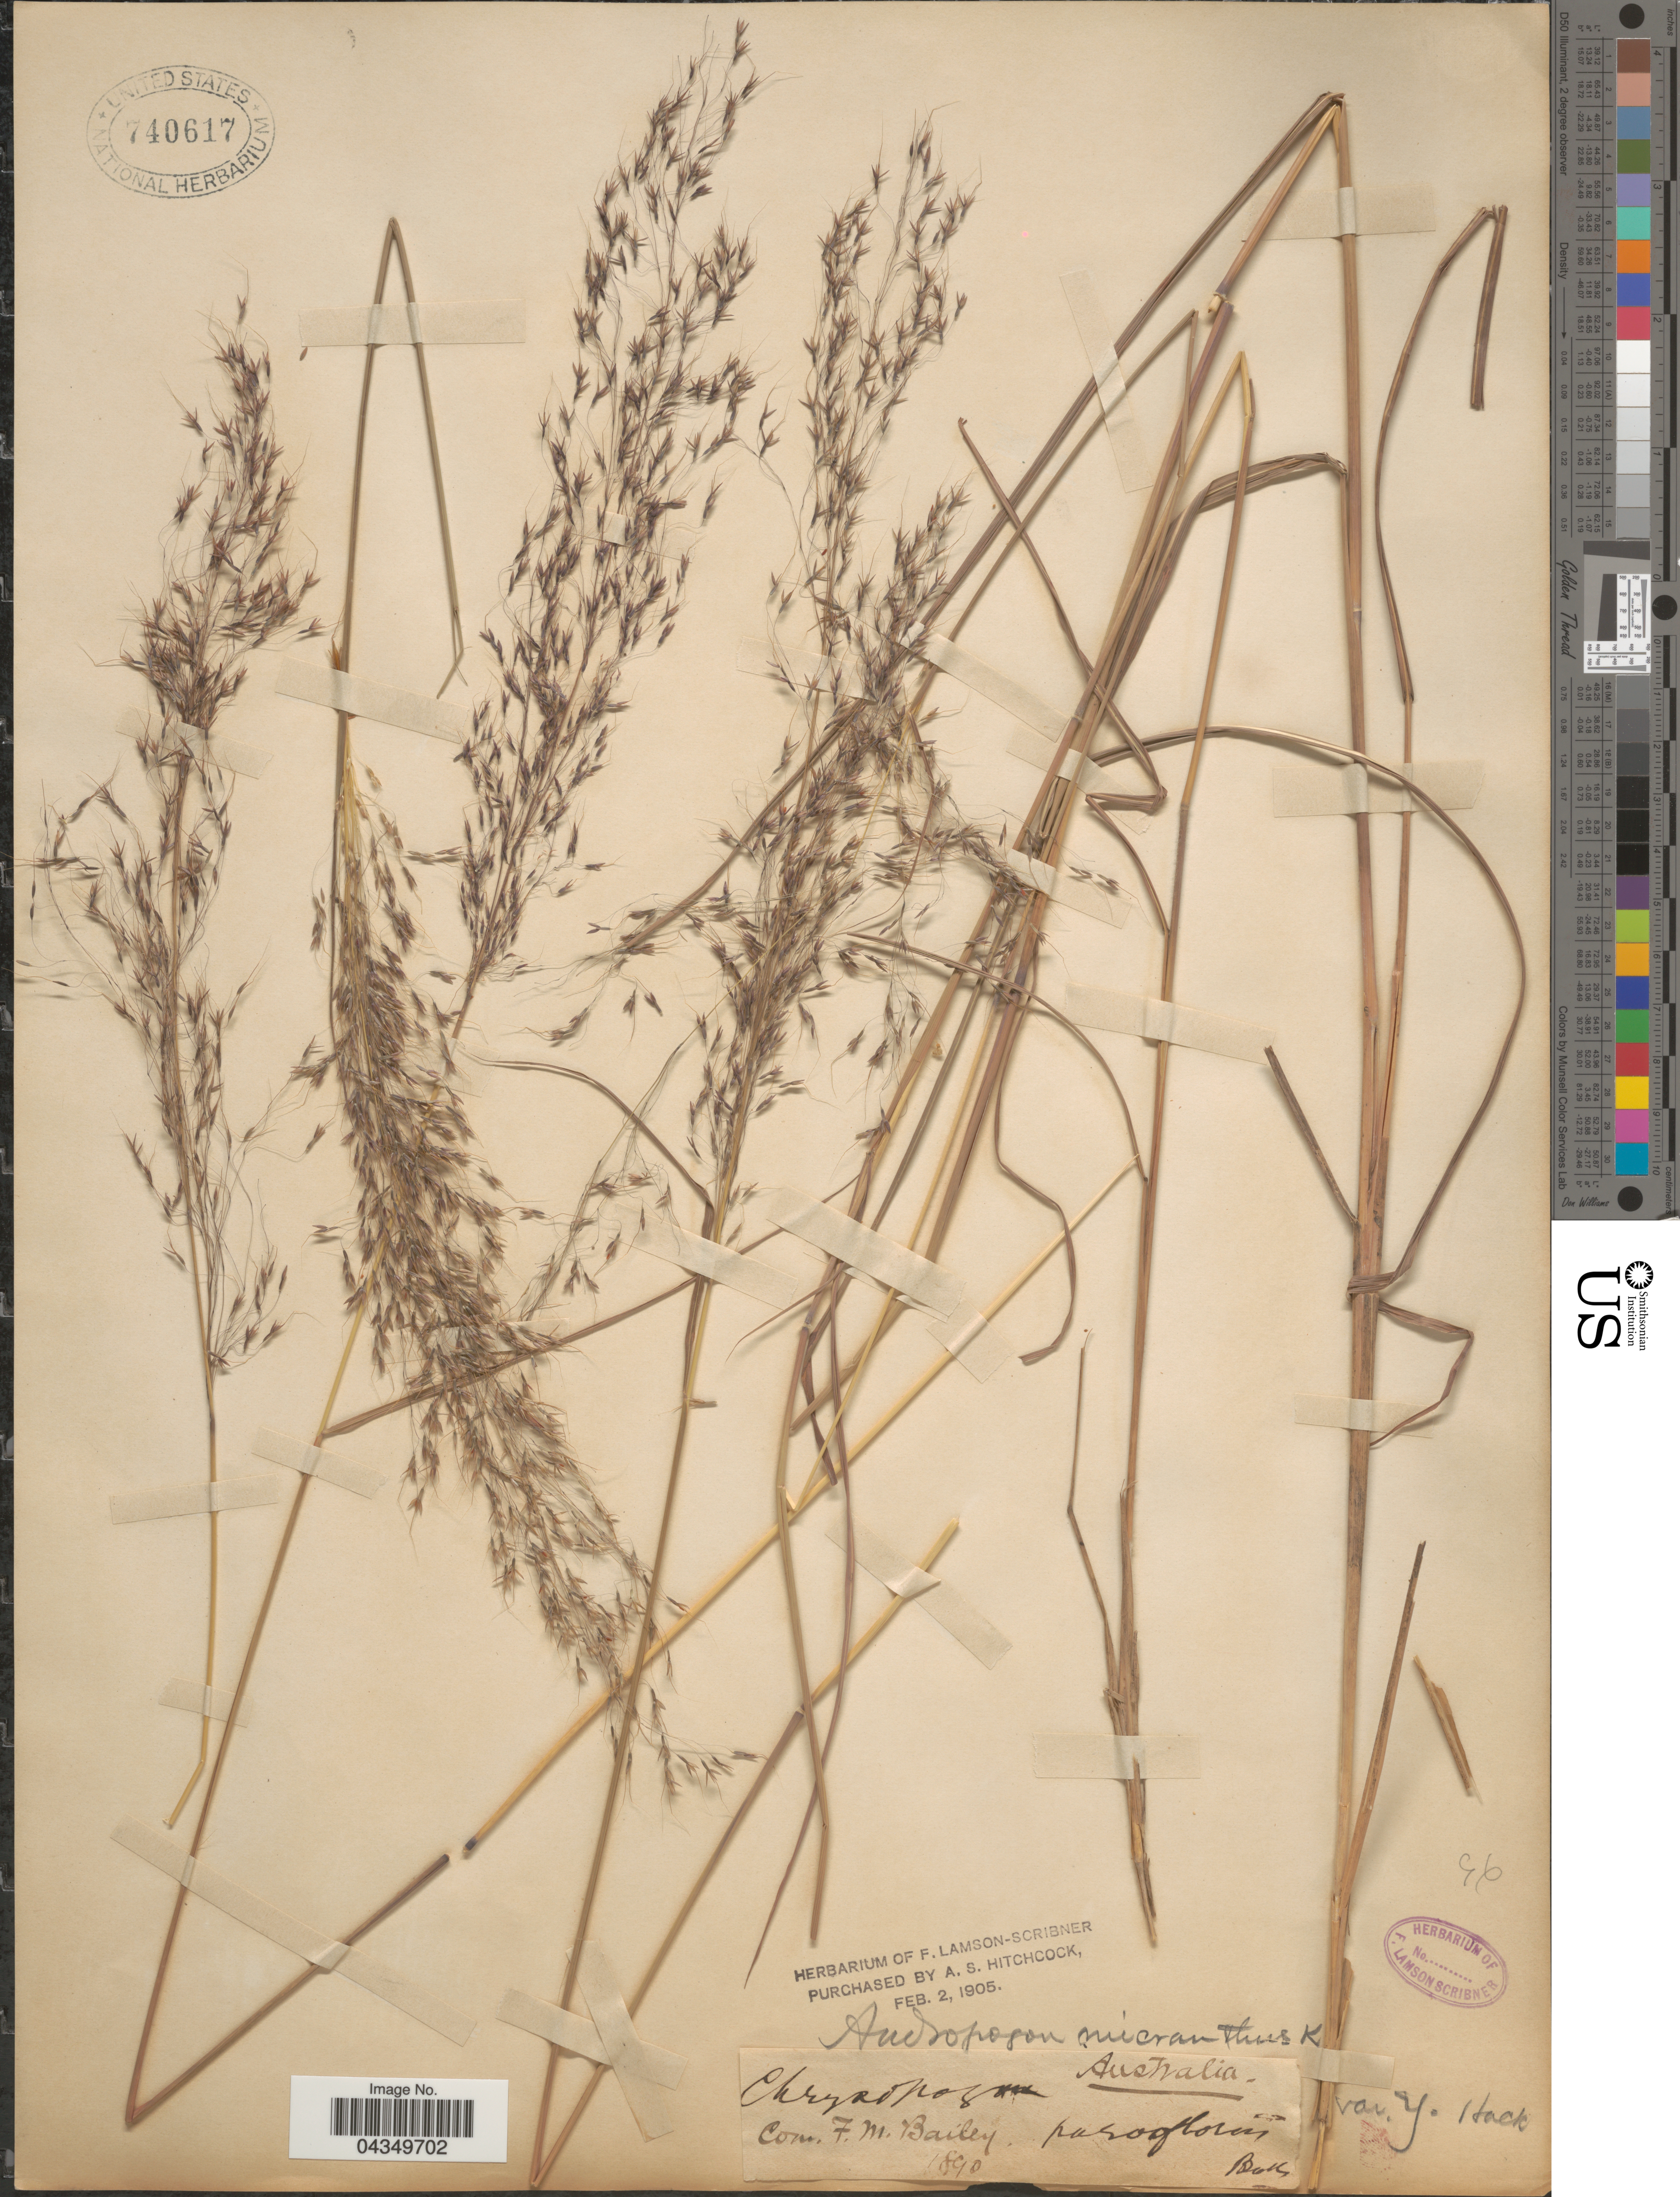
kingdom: Plantae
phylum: Tracheophyta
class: Liliopsida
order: Poales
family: Poaceae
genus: Capillipedium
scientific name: Capillipedium parviflorum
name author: (R. Br.) Stapf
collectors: ex herb. F. Lamson Scribner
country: Australia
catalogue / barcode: US 740617